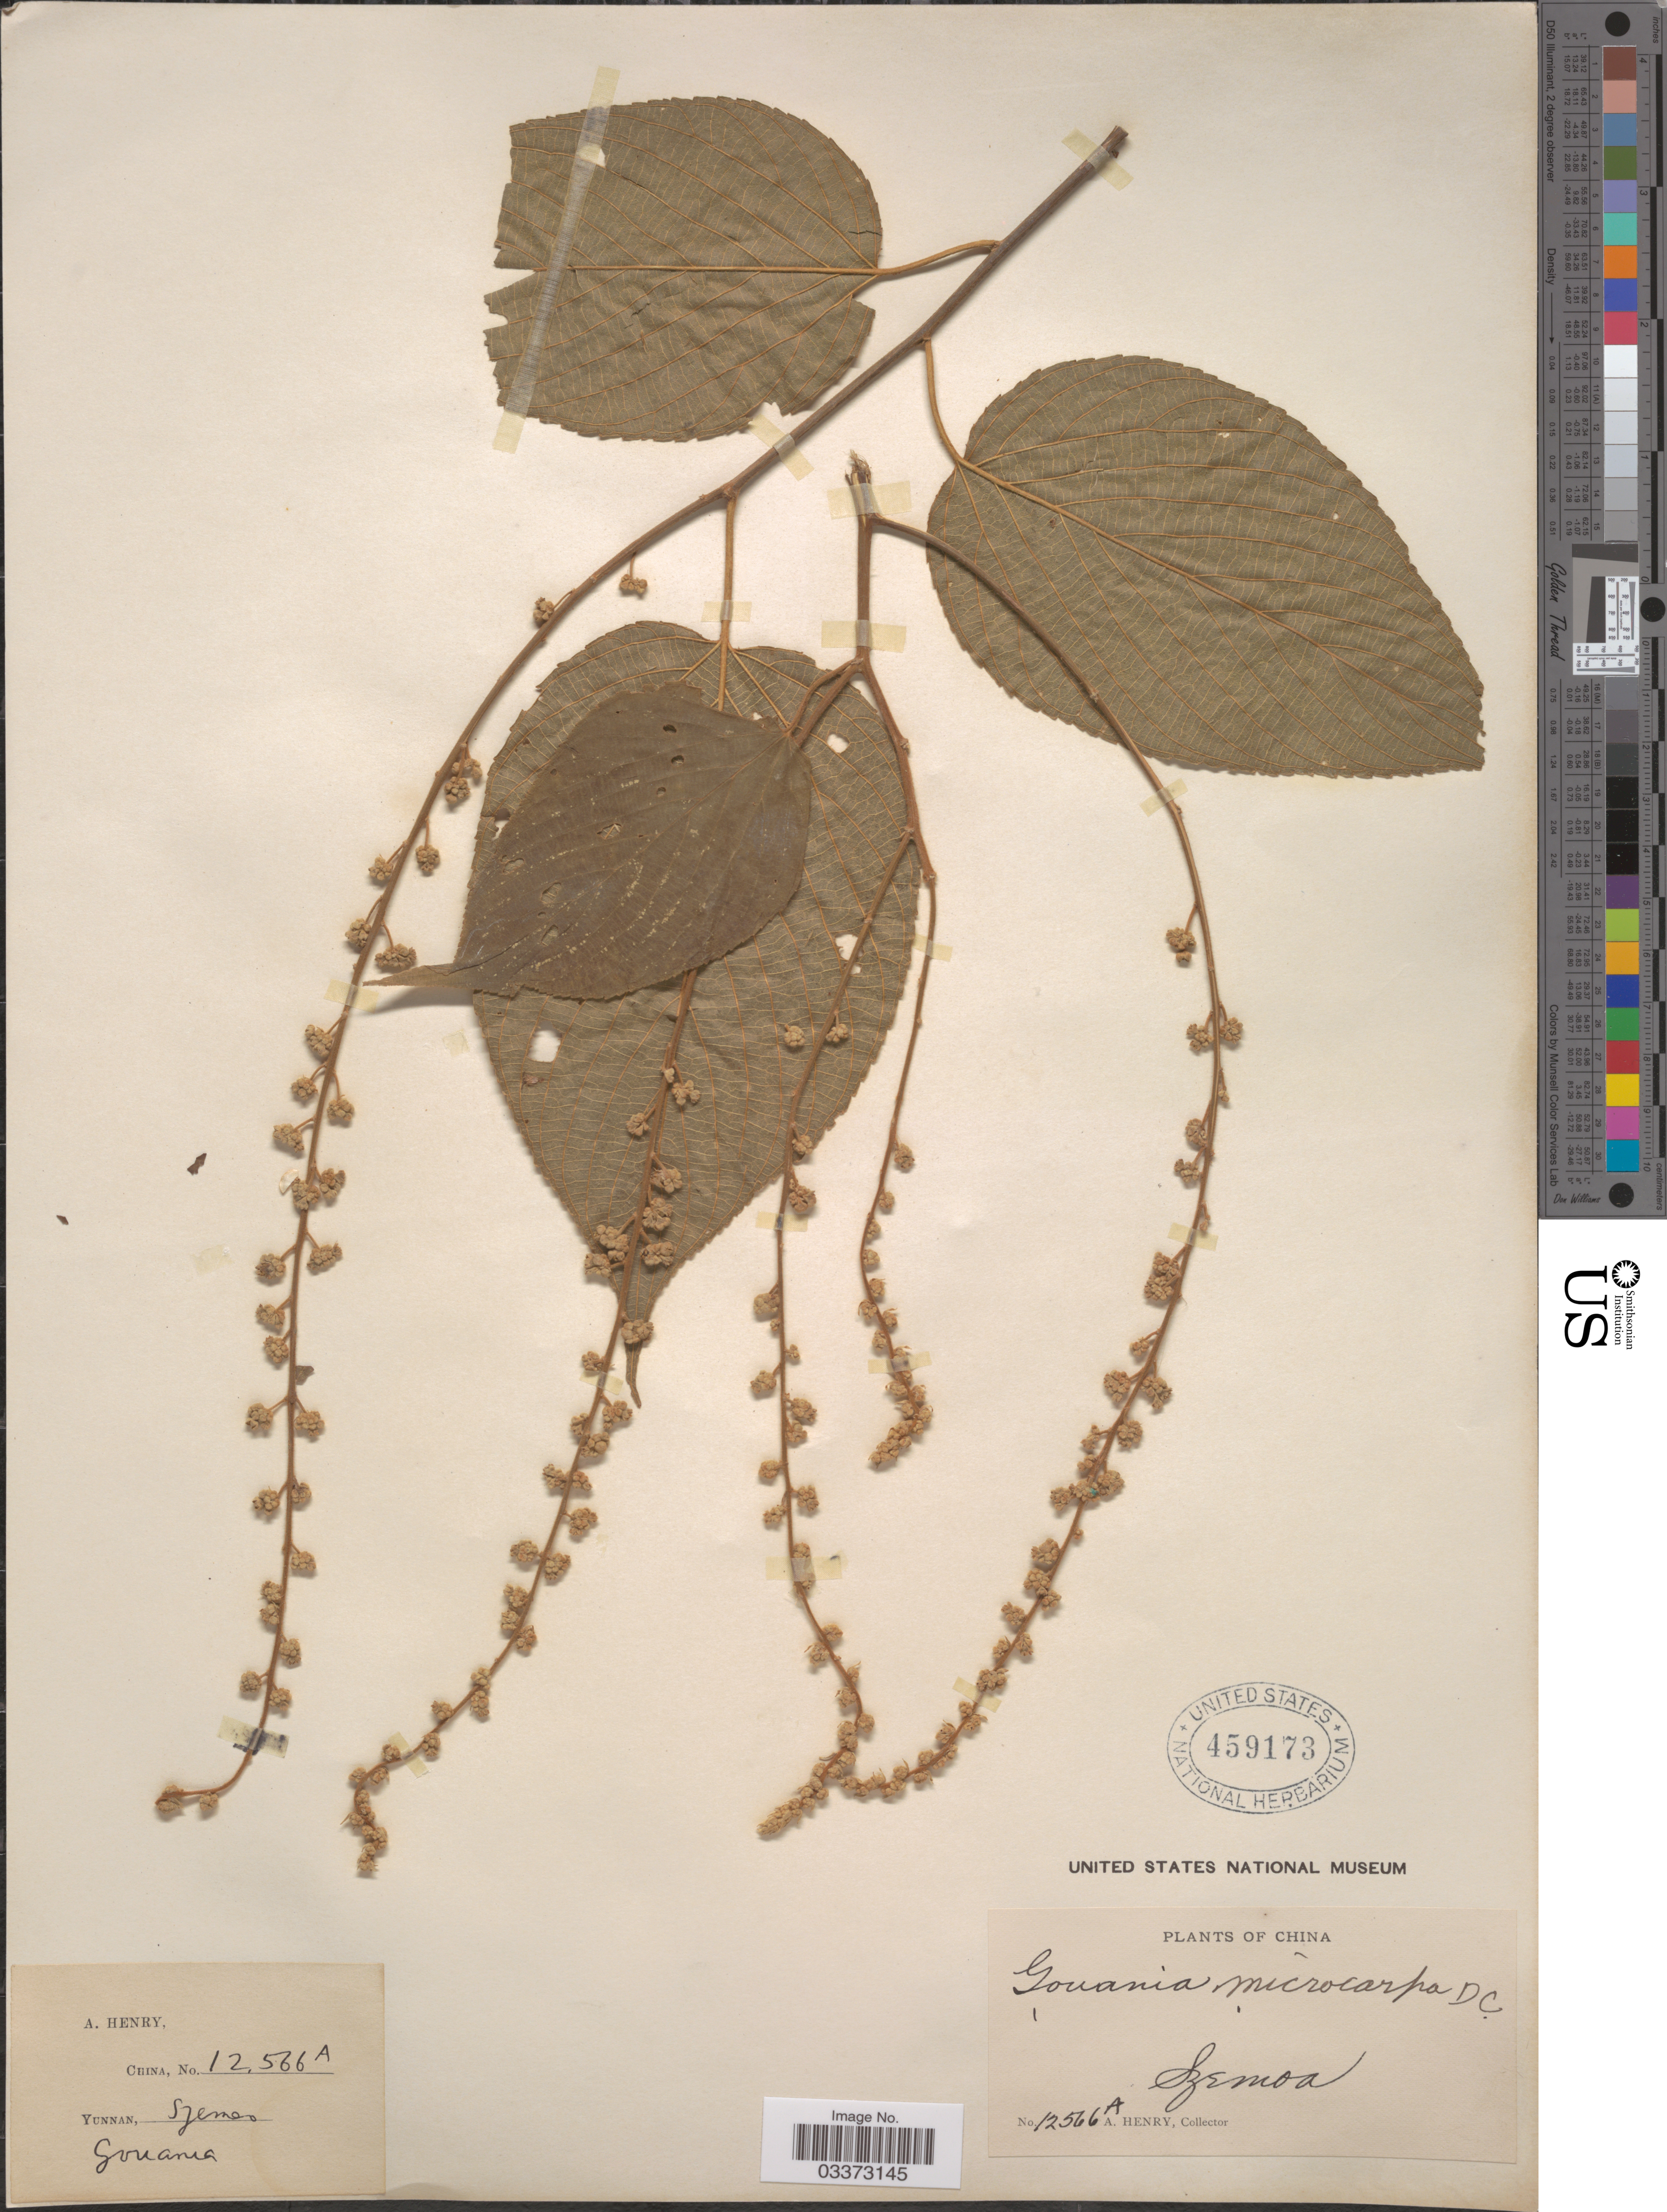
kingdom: Plantae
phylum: Tracheophyta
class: Magnoliopsida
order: Rosales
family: Rhamnaceae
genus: Gouania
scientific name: Gouania microcarpa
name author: DC.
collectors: A. Henry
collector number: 12566 A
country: China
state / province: Yunnan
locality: Szemoa.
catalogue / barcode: US 459173